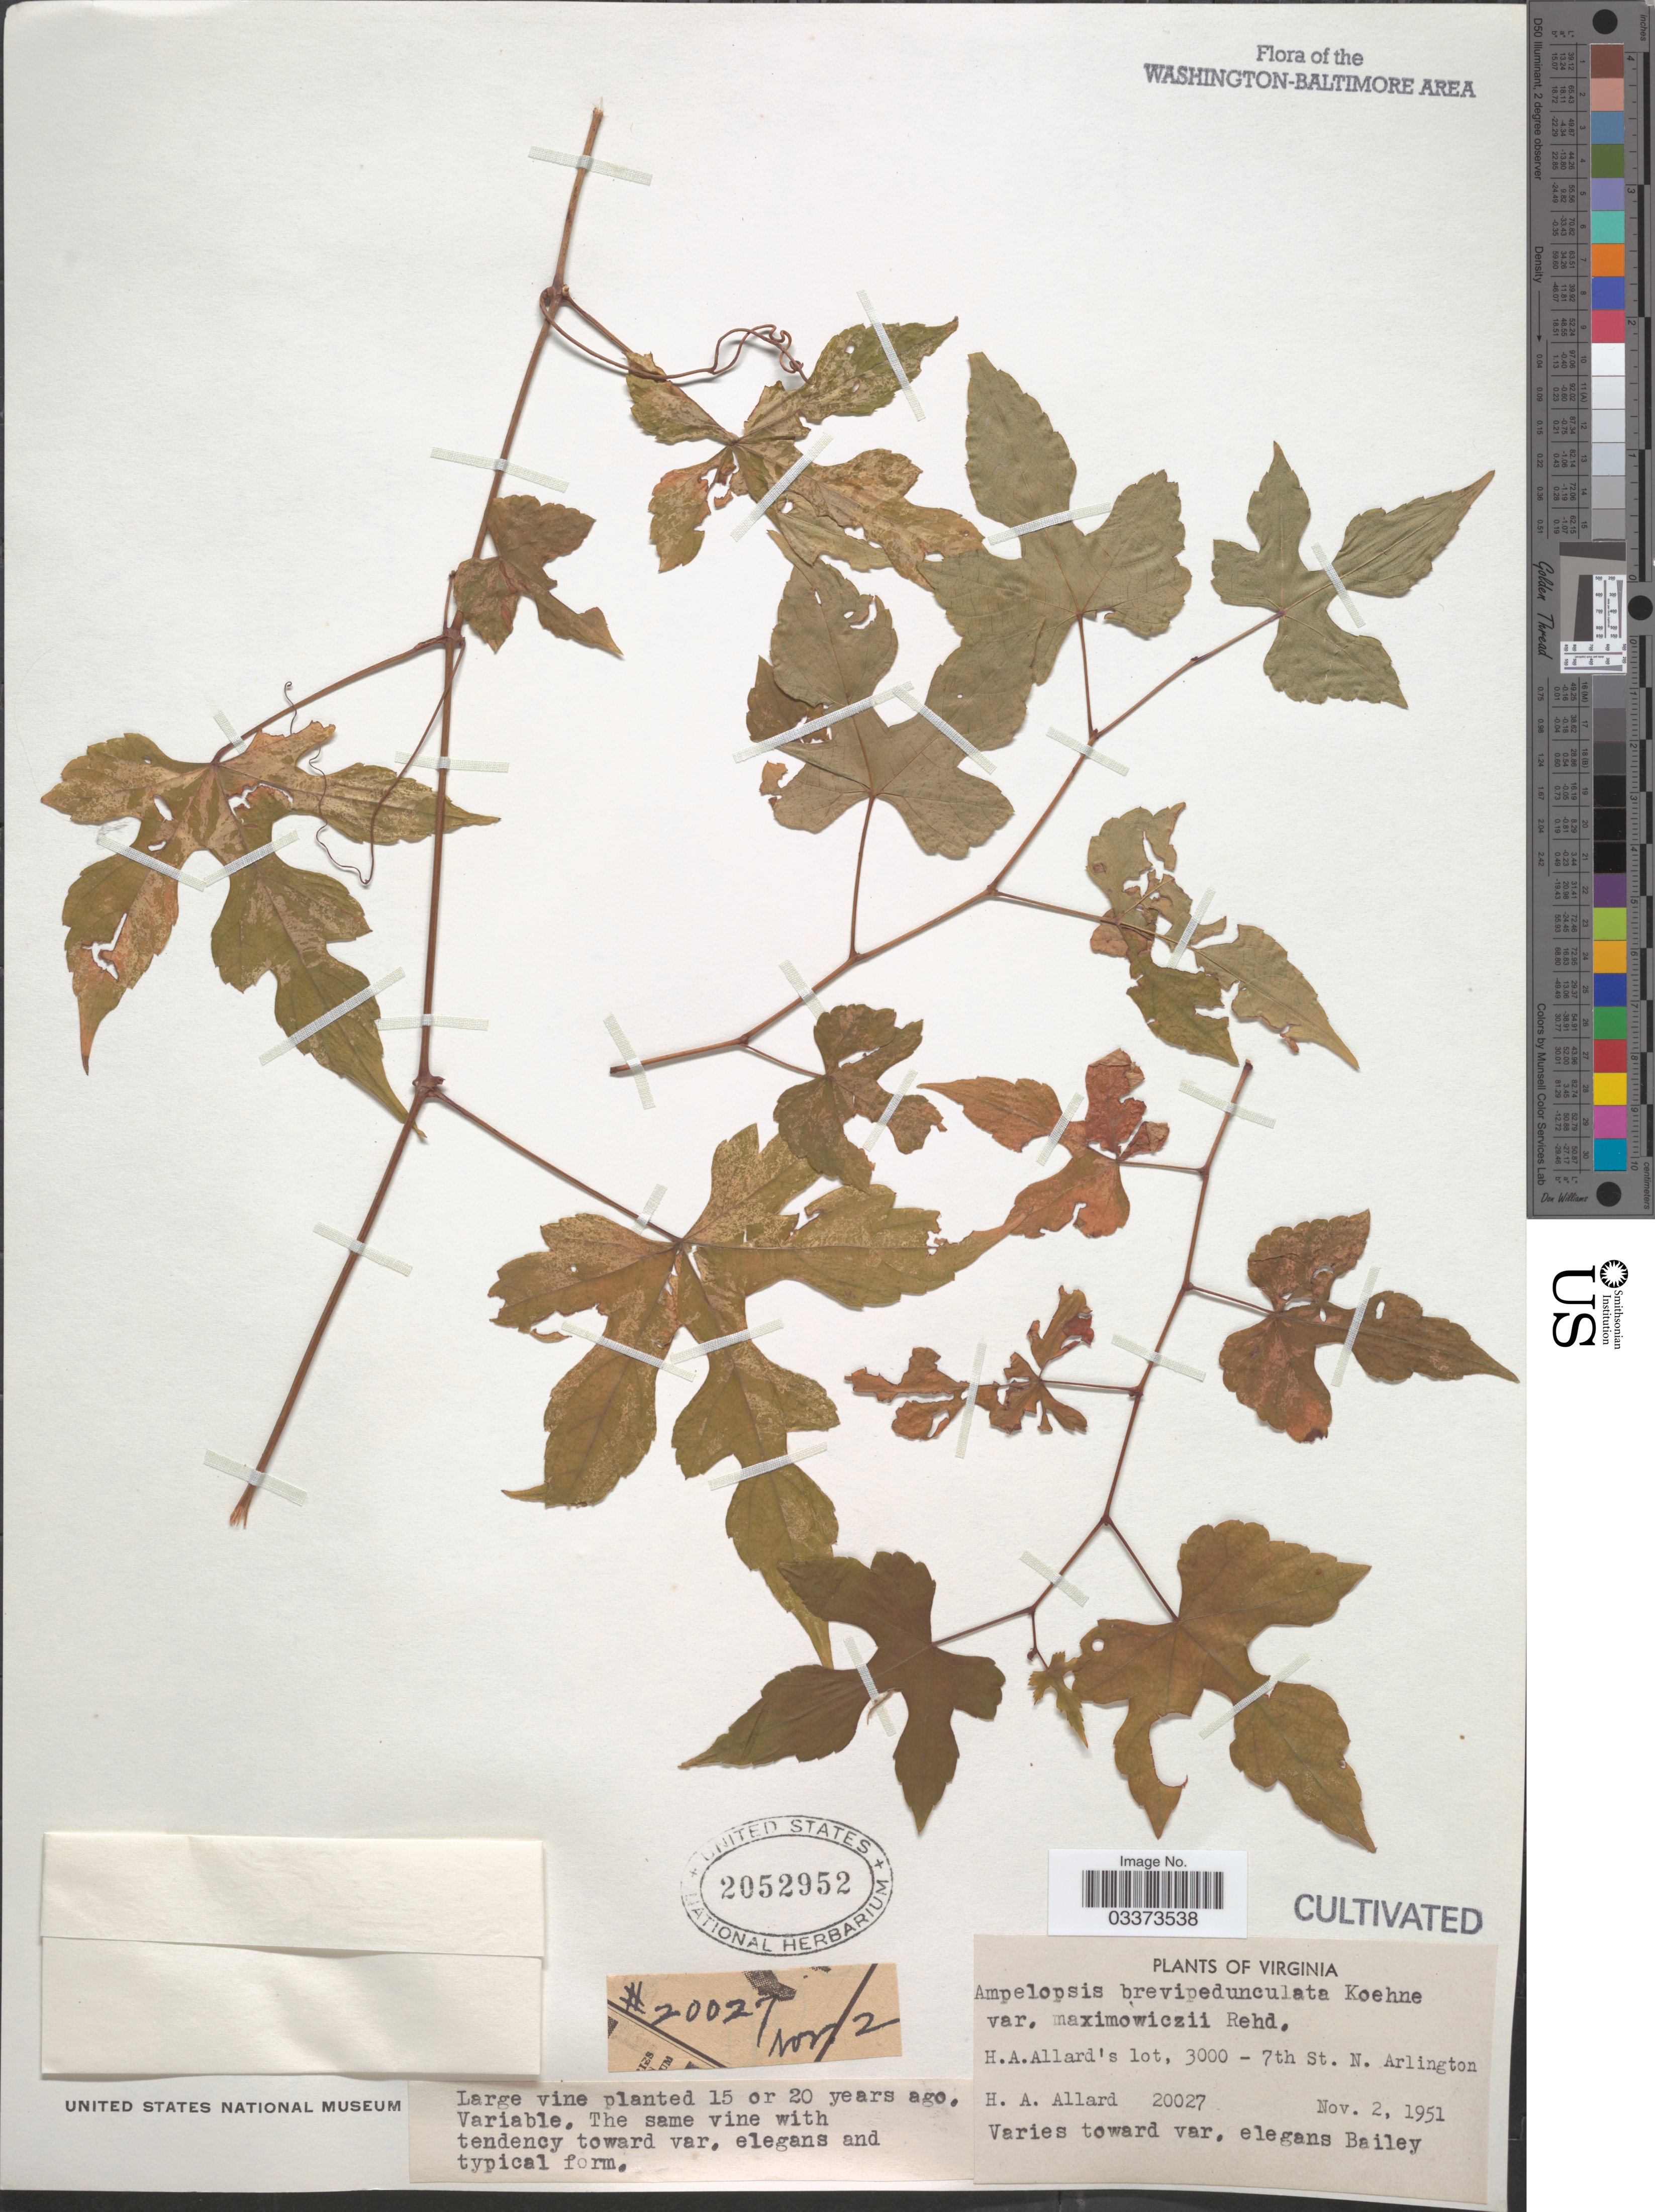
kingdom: Plantae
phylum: Tracheophyta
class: Magnoliopsida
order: Vitales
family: Vitaceae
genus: Ampelopsis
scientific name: Ampelopsis brevipedunculata var. maximowiczii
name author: (Regel) Rehder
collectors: H. A. Allard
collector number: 20027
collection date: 1951-11-02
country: United States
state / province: Virginia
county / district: Arlington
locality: H.A. Allard's lot, 3000 - 7th St. N. Arlington.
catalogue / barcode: US 2052952